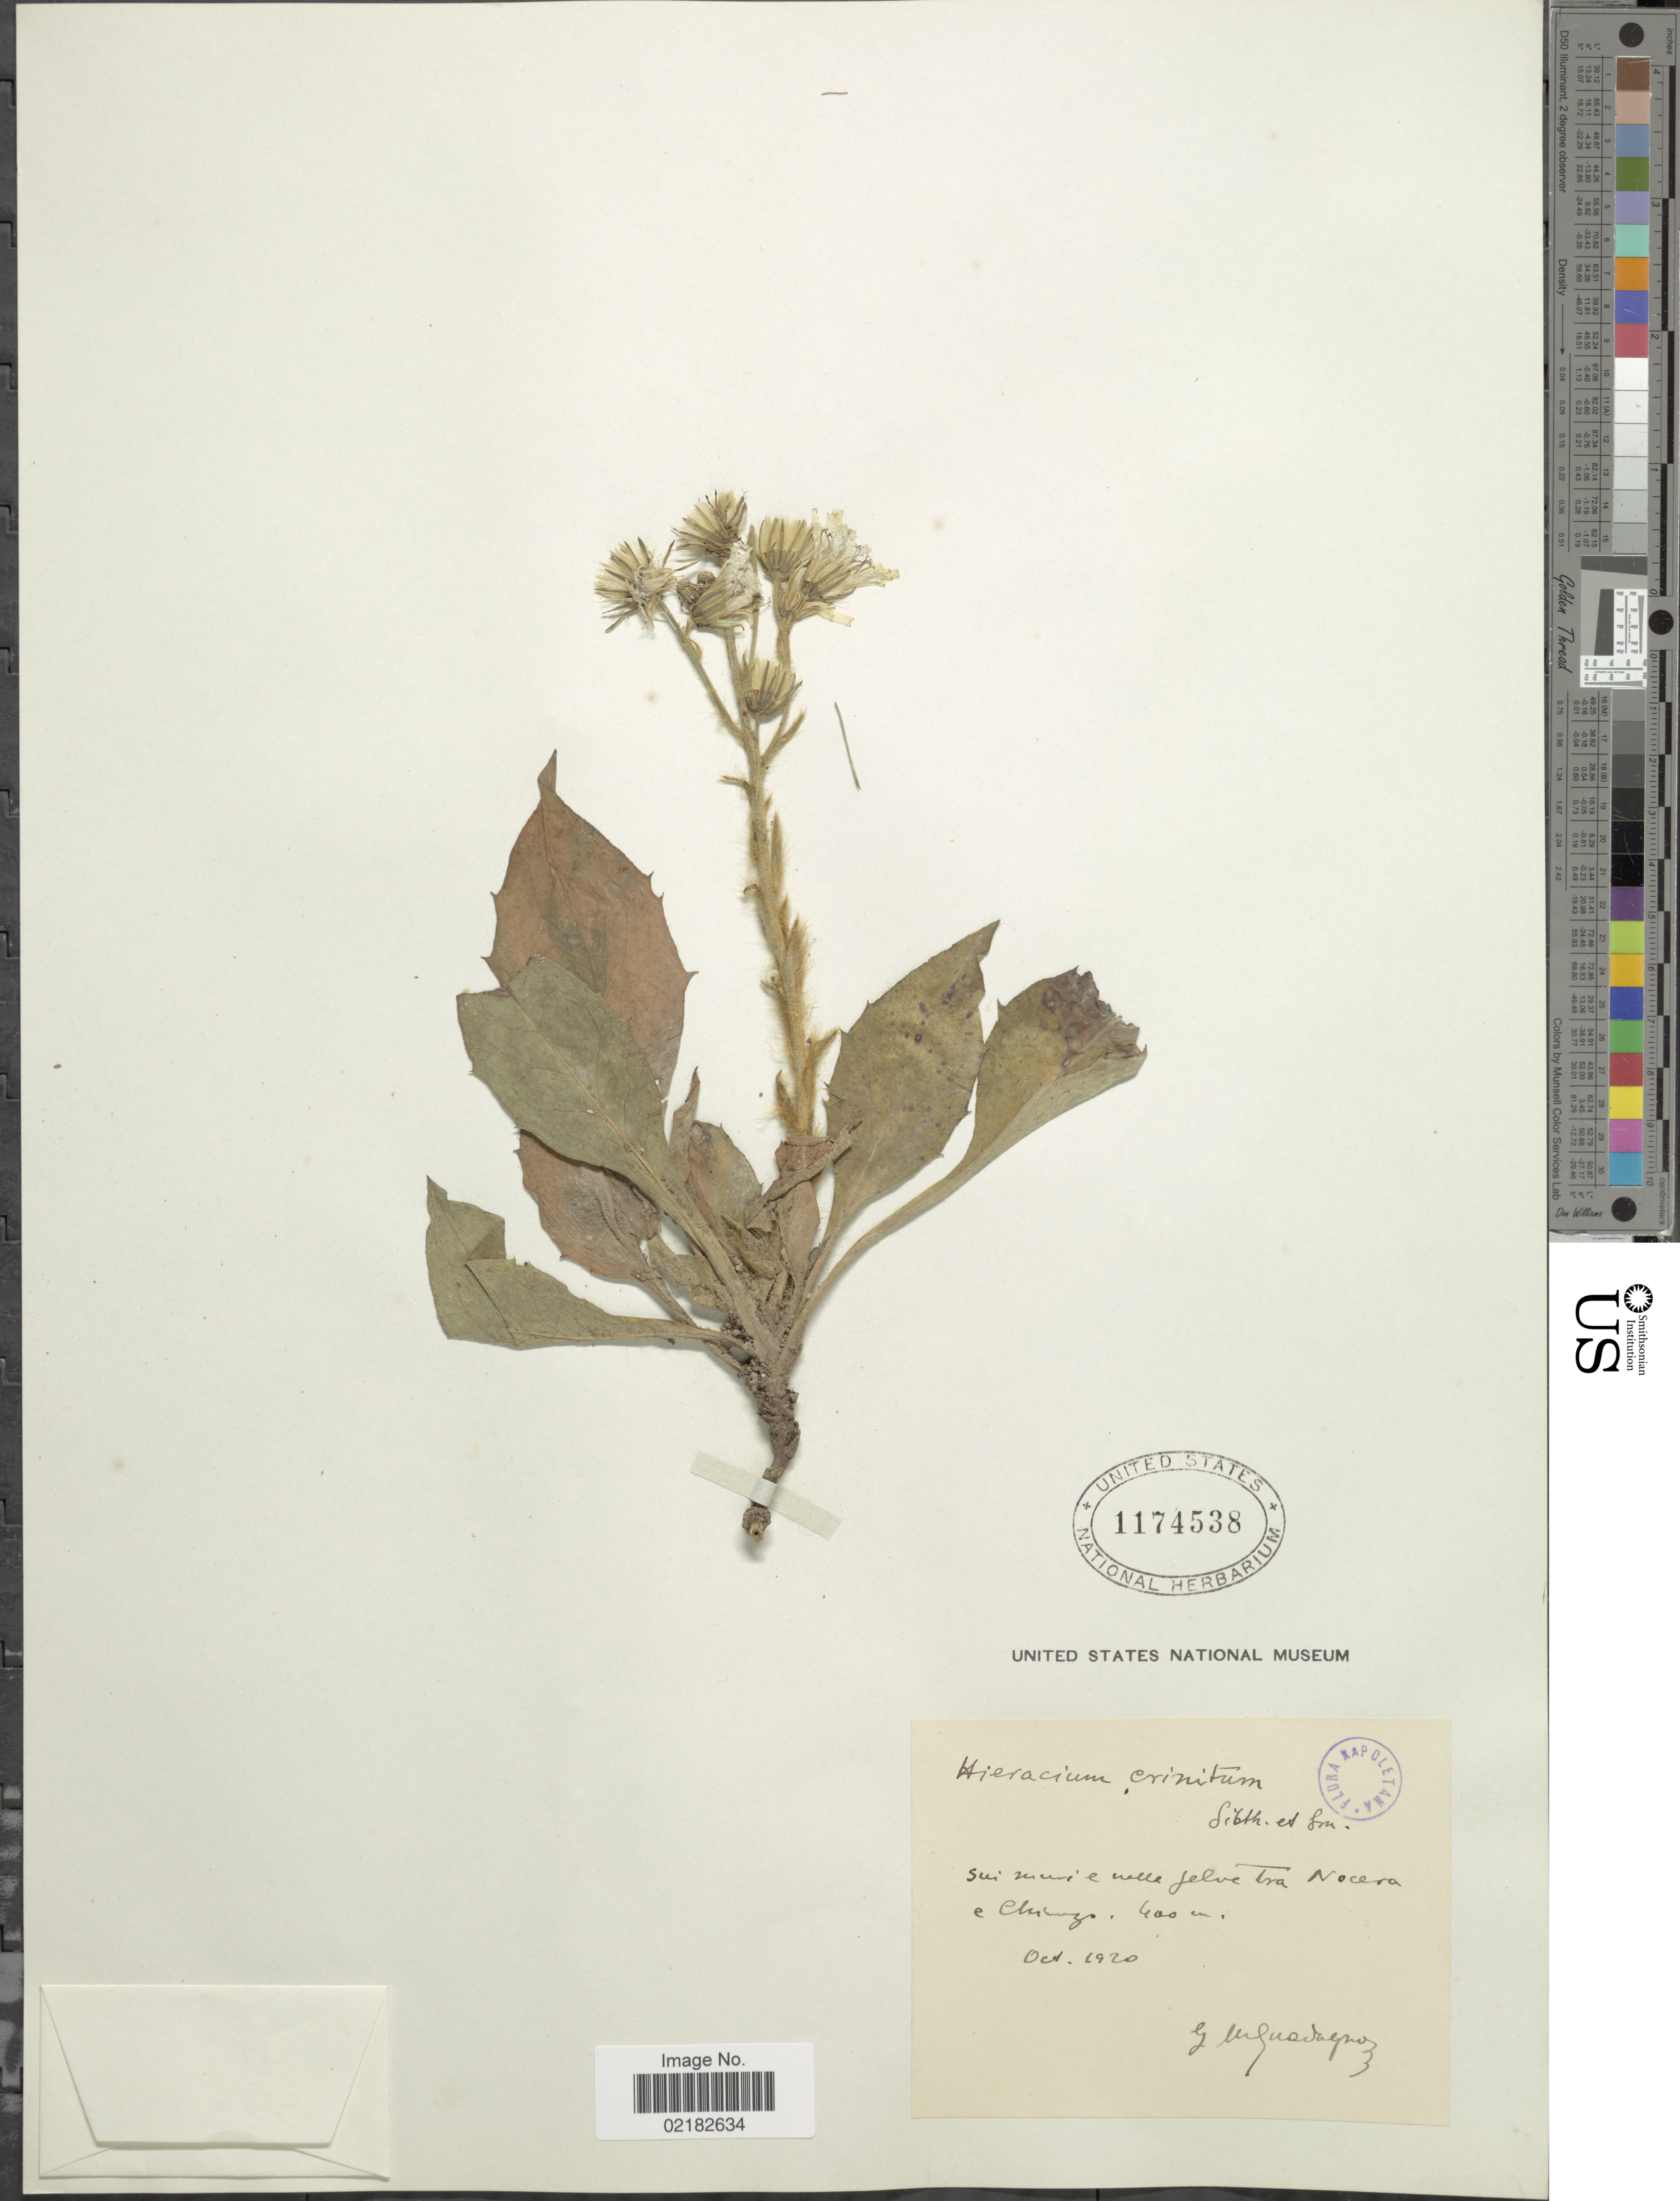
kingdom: Plantae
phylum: Tracheophyta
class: Magnoliopsida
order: Asterales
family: Asteraceae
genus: Hieracium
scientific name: Hieracium racemosum subsp. crinitum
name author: (Sm.) Rouy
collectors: G. Urguadagnoz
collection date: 1920-10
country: Italy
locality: Suimuie nelle jelve Tra Nocera e Chi [illegible text]zo [interpreted]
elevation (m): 400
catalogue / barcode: US 1174538